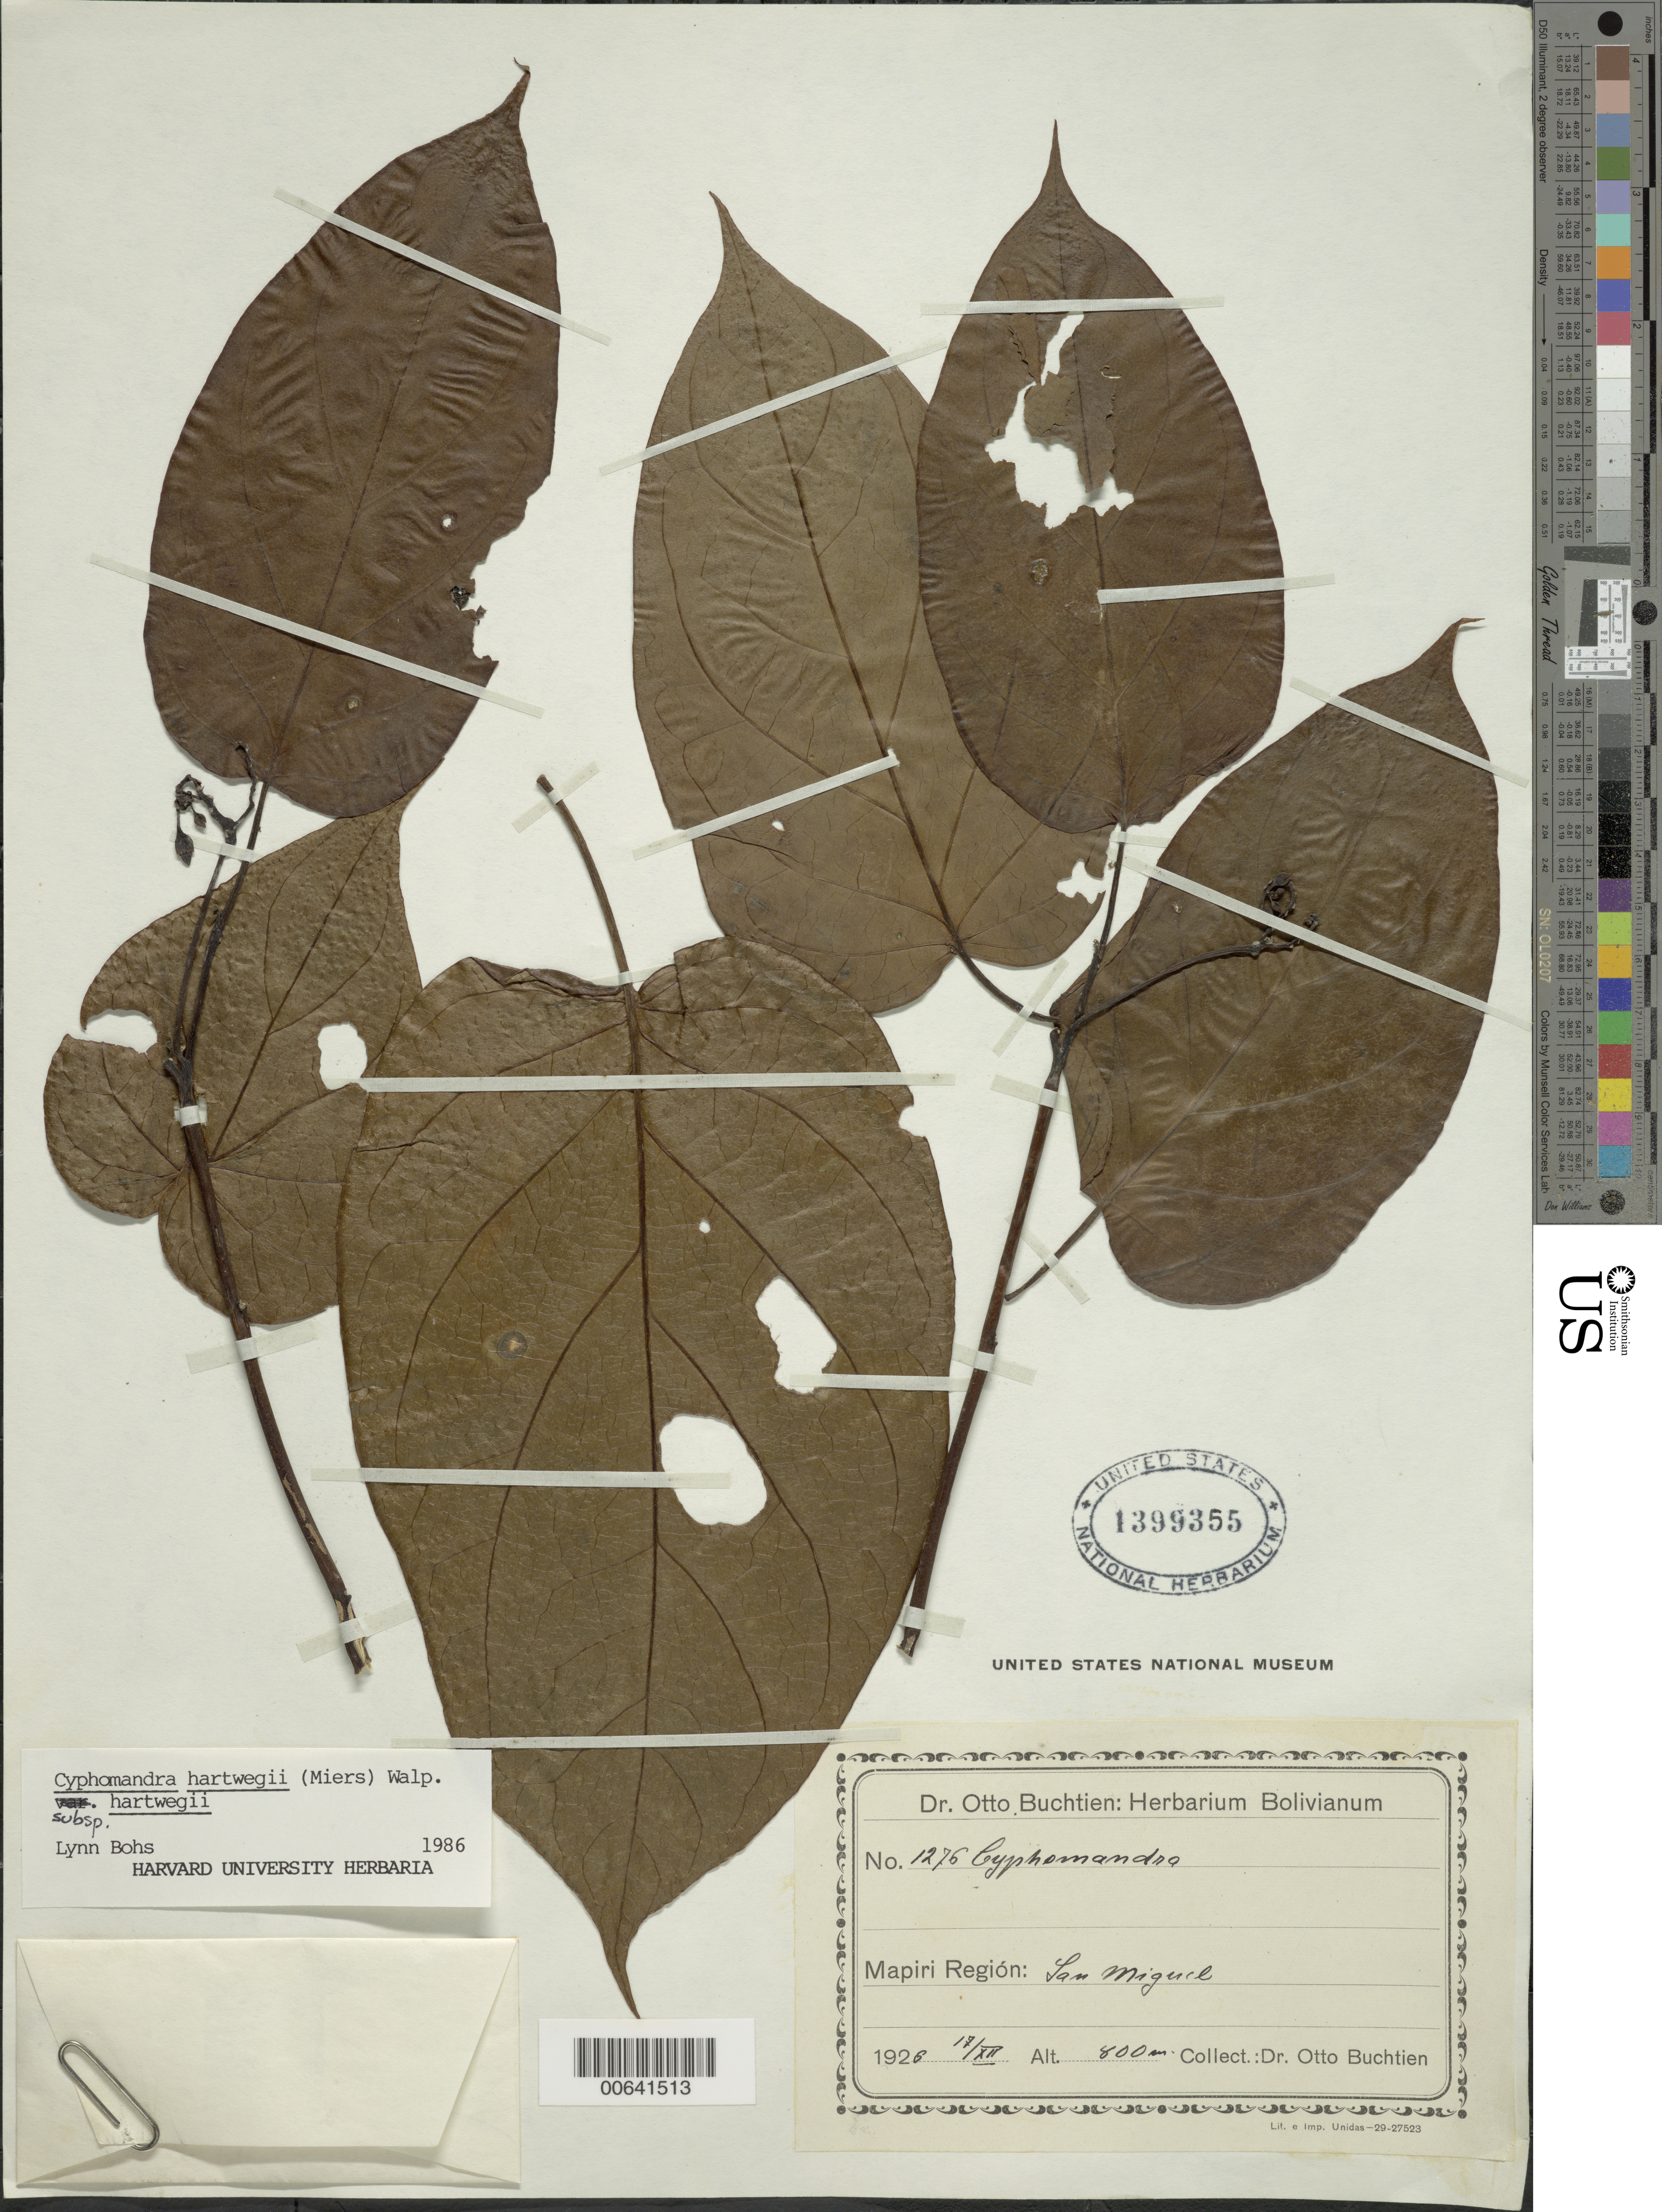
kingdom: Plantae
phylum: Tracheophyta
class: Magnoliopsida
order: Solanales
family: Solanaceae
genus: Cyphomandra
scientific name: Cyphomandra hartwegii subsp. hartwegii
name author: (Miers) Sendtn. ex Walp.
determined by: Bohs, L. A.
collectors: O. Buchtien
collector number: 1276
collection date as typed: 17 Dec 1926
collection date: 1926-12-17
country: Bolivia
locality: Rigión de Mapiri, Sal Miguel.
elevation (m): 800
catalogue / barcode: US 1399355